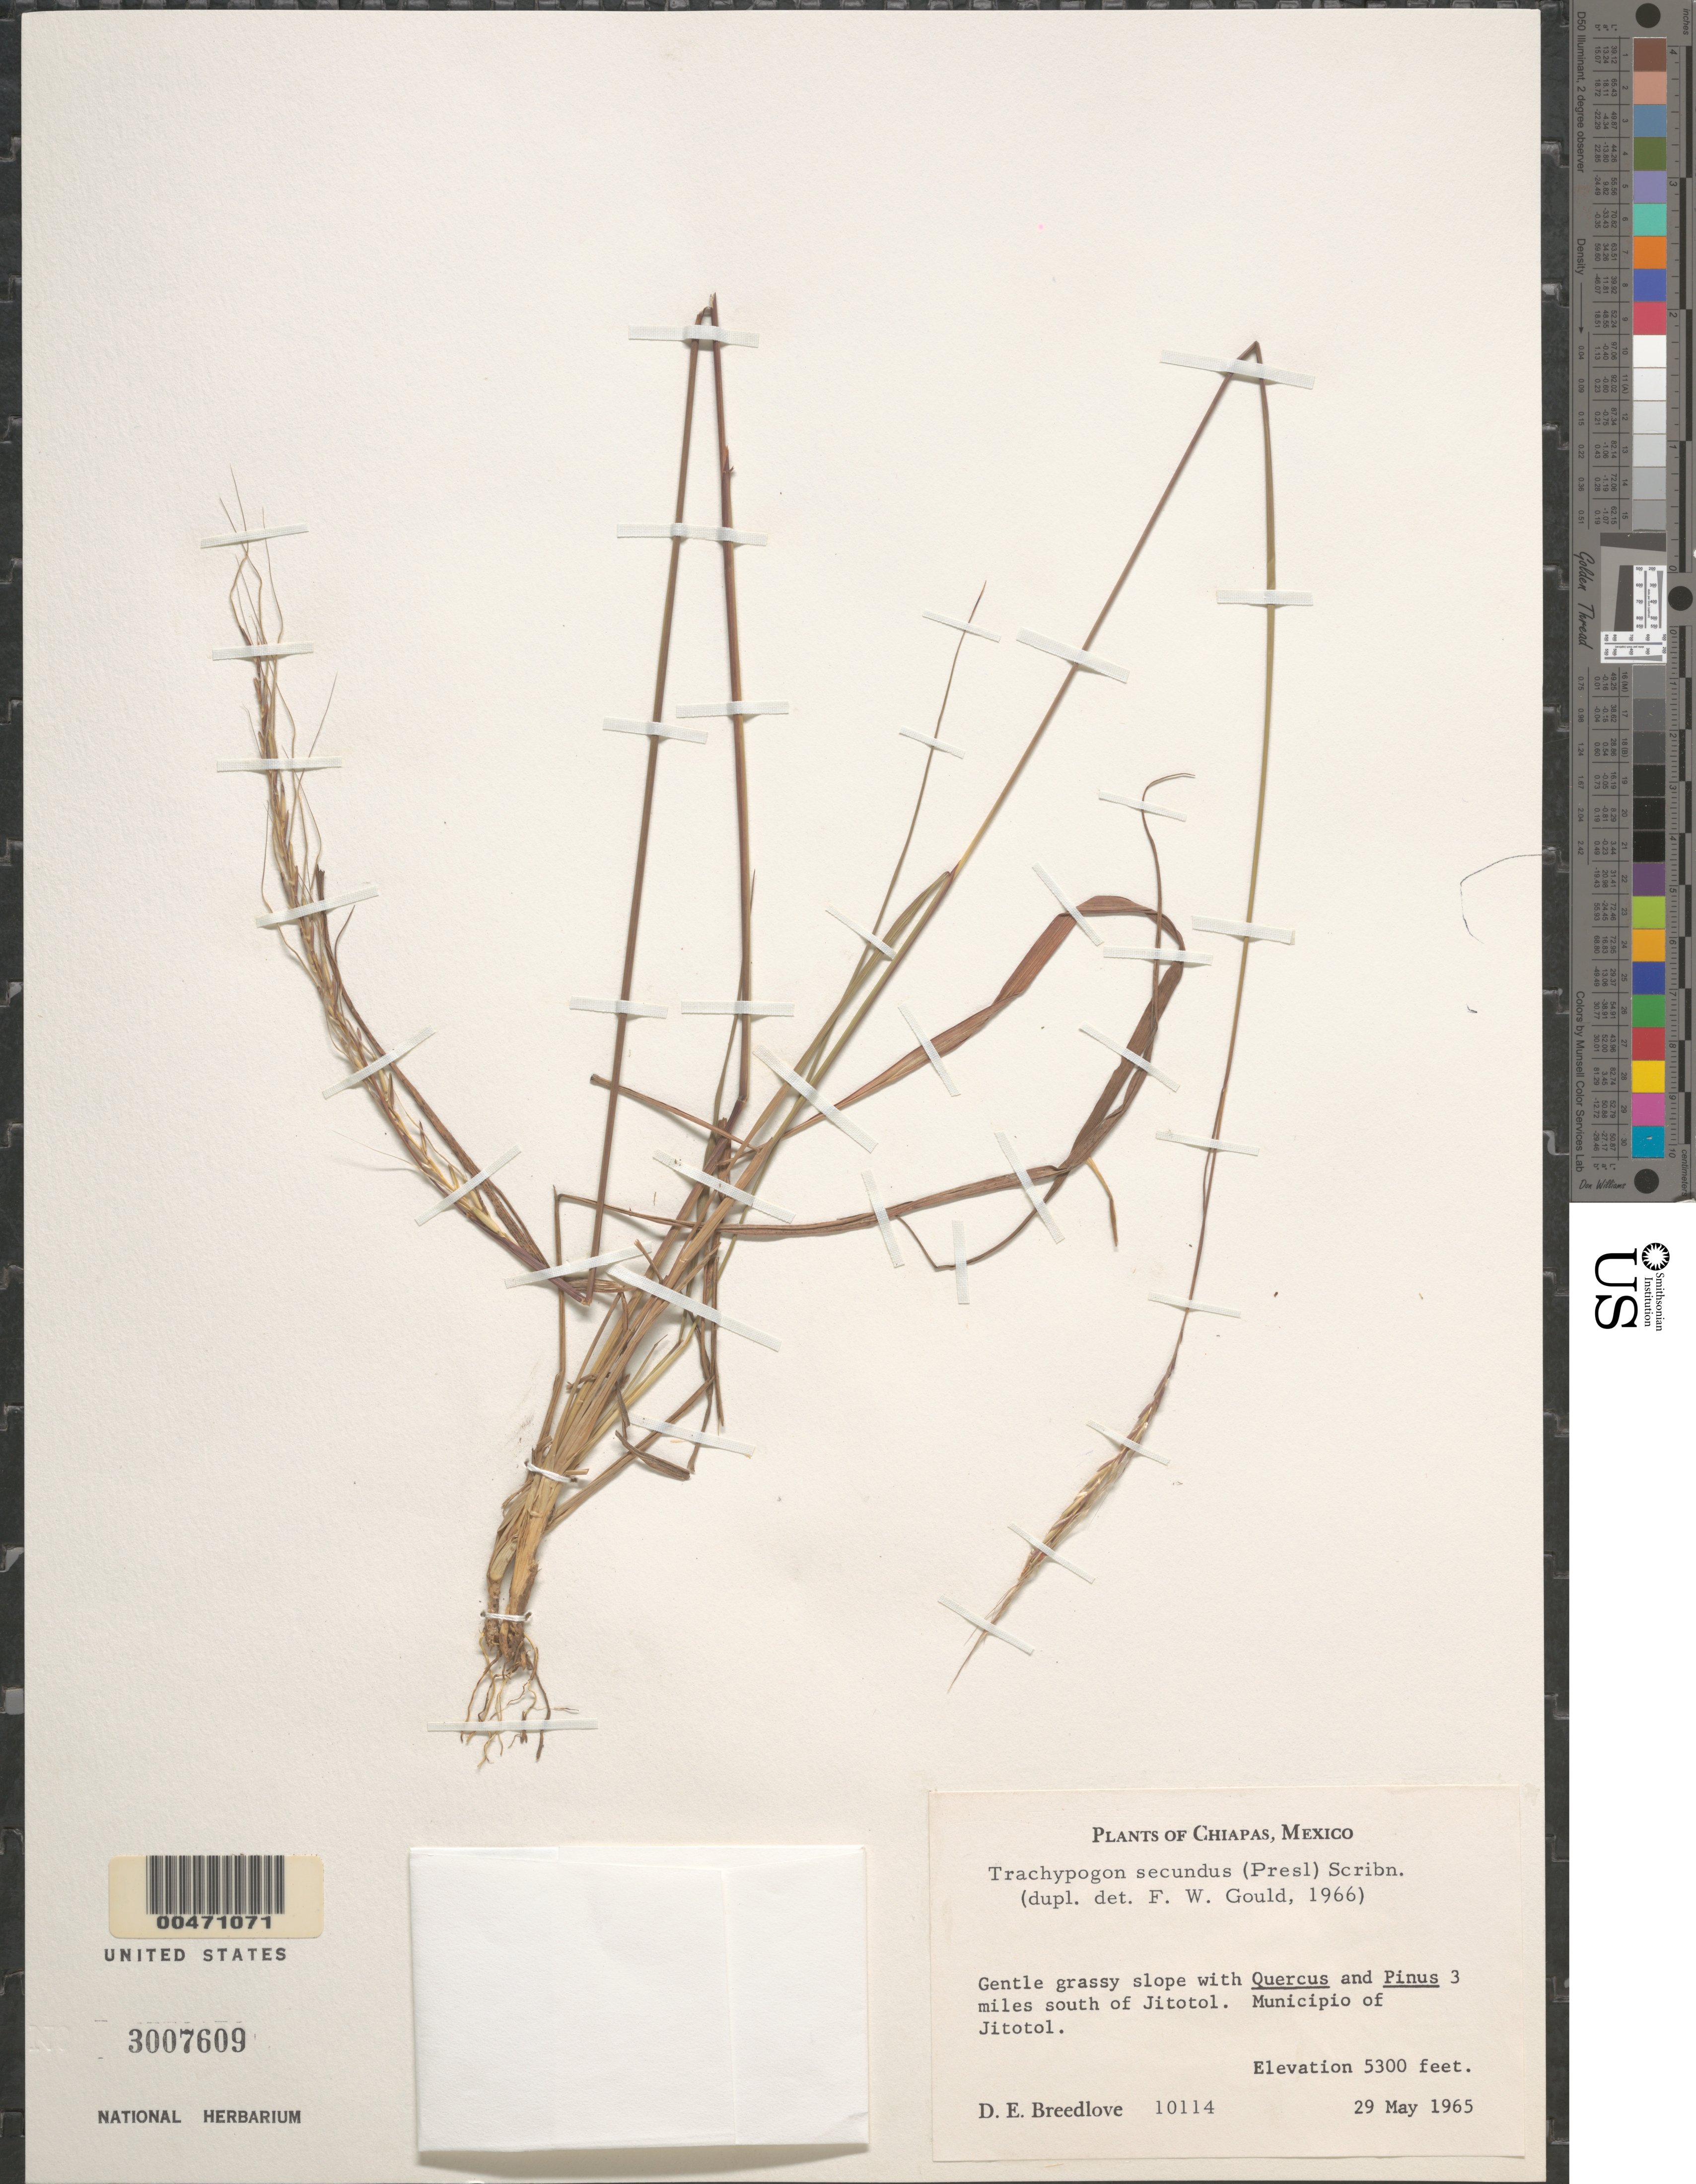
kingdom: Plantae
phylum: Tracheophyta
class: Liliopsida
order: Poales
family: Poaceae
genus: Trachypogon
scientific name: Trachypogon secundus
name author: (J. Presl) Scribn.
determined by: Gould, F. W.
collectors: D. E. Breedlove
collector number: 10114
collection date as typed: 29 May 1965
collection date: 1965-05-29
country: Mexico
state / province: Chiapas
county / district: Jitotol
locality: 3 mi S of Jitotol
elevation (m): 1615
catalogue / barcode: US 3007609